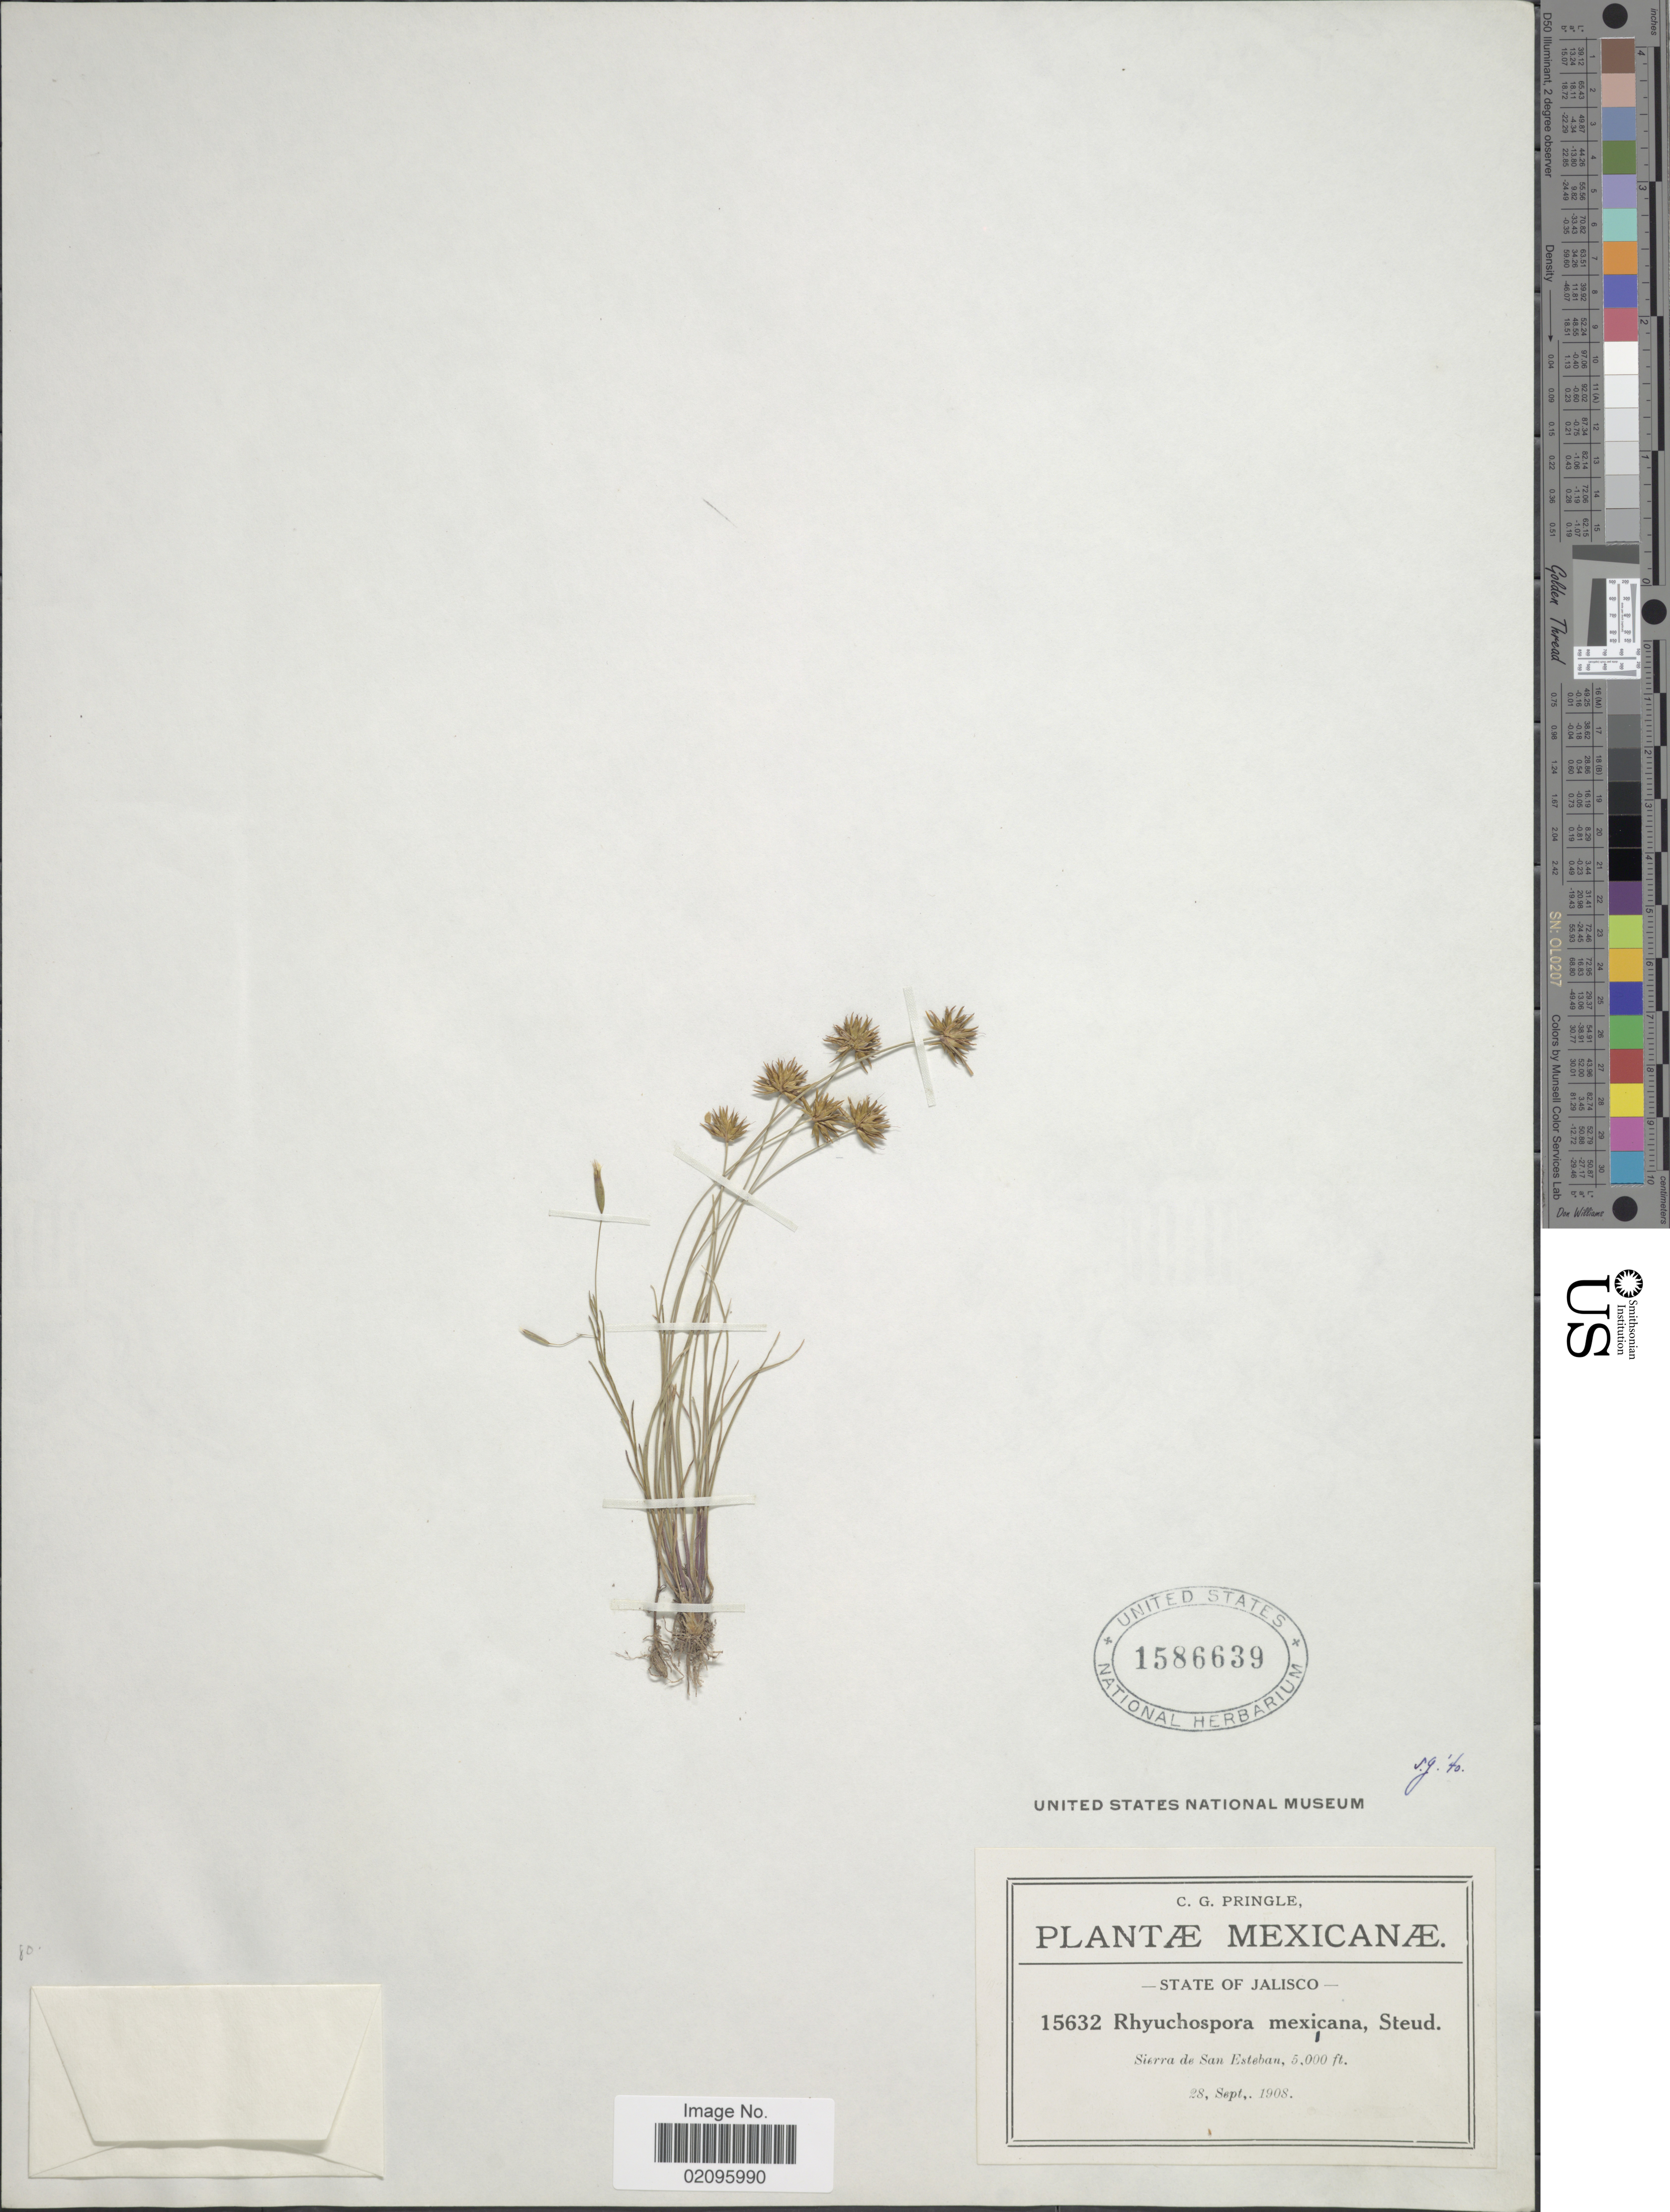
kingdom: Plantae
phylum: Tracheophyta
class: Liliopsida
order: Poales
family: Cyperaceae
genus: Rhynchospora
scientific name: Rhynchospora mexicana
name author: (Liebm.) Steud.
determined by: Alves, K.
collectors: C. G. Pringle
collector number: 15632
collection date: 1908-09-28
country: Mexico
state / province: Jalisco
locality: Sierra de San Esteban.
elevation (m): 1524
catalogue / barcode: US 1586639